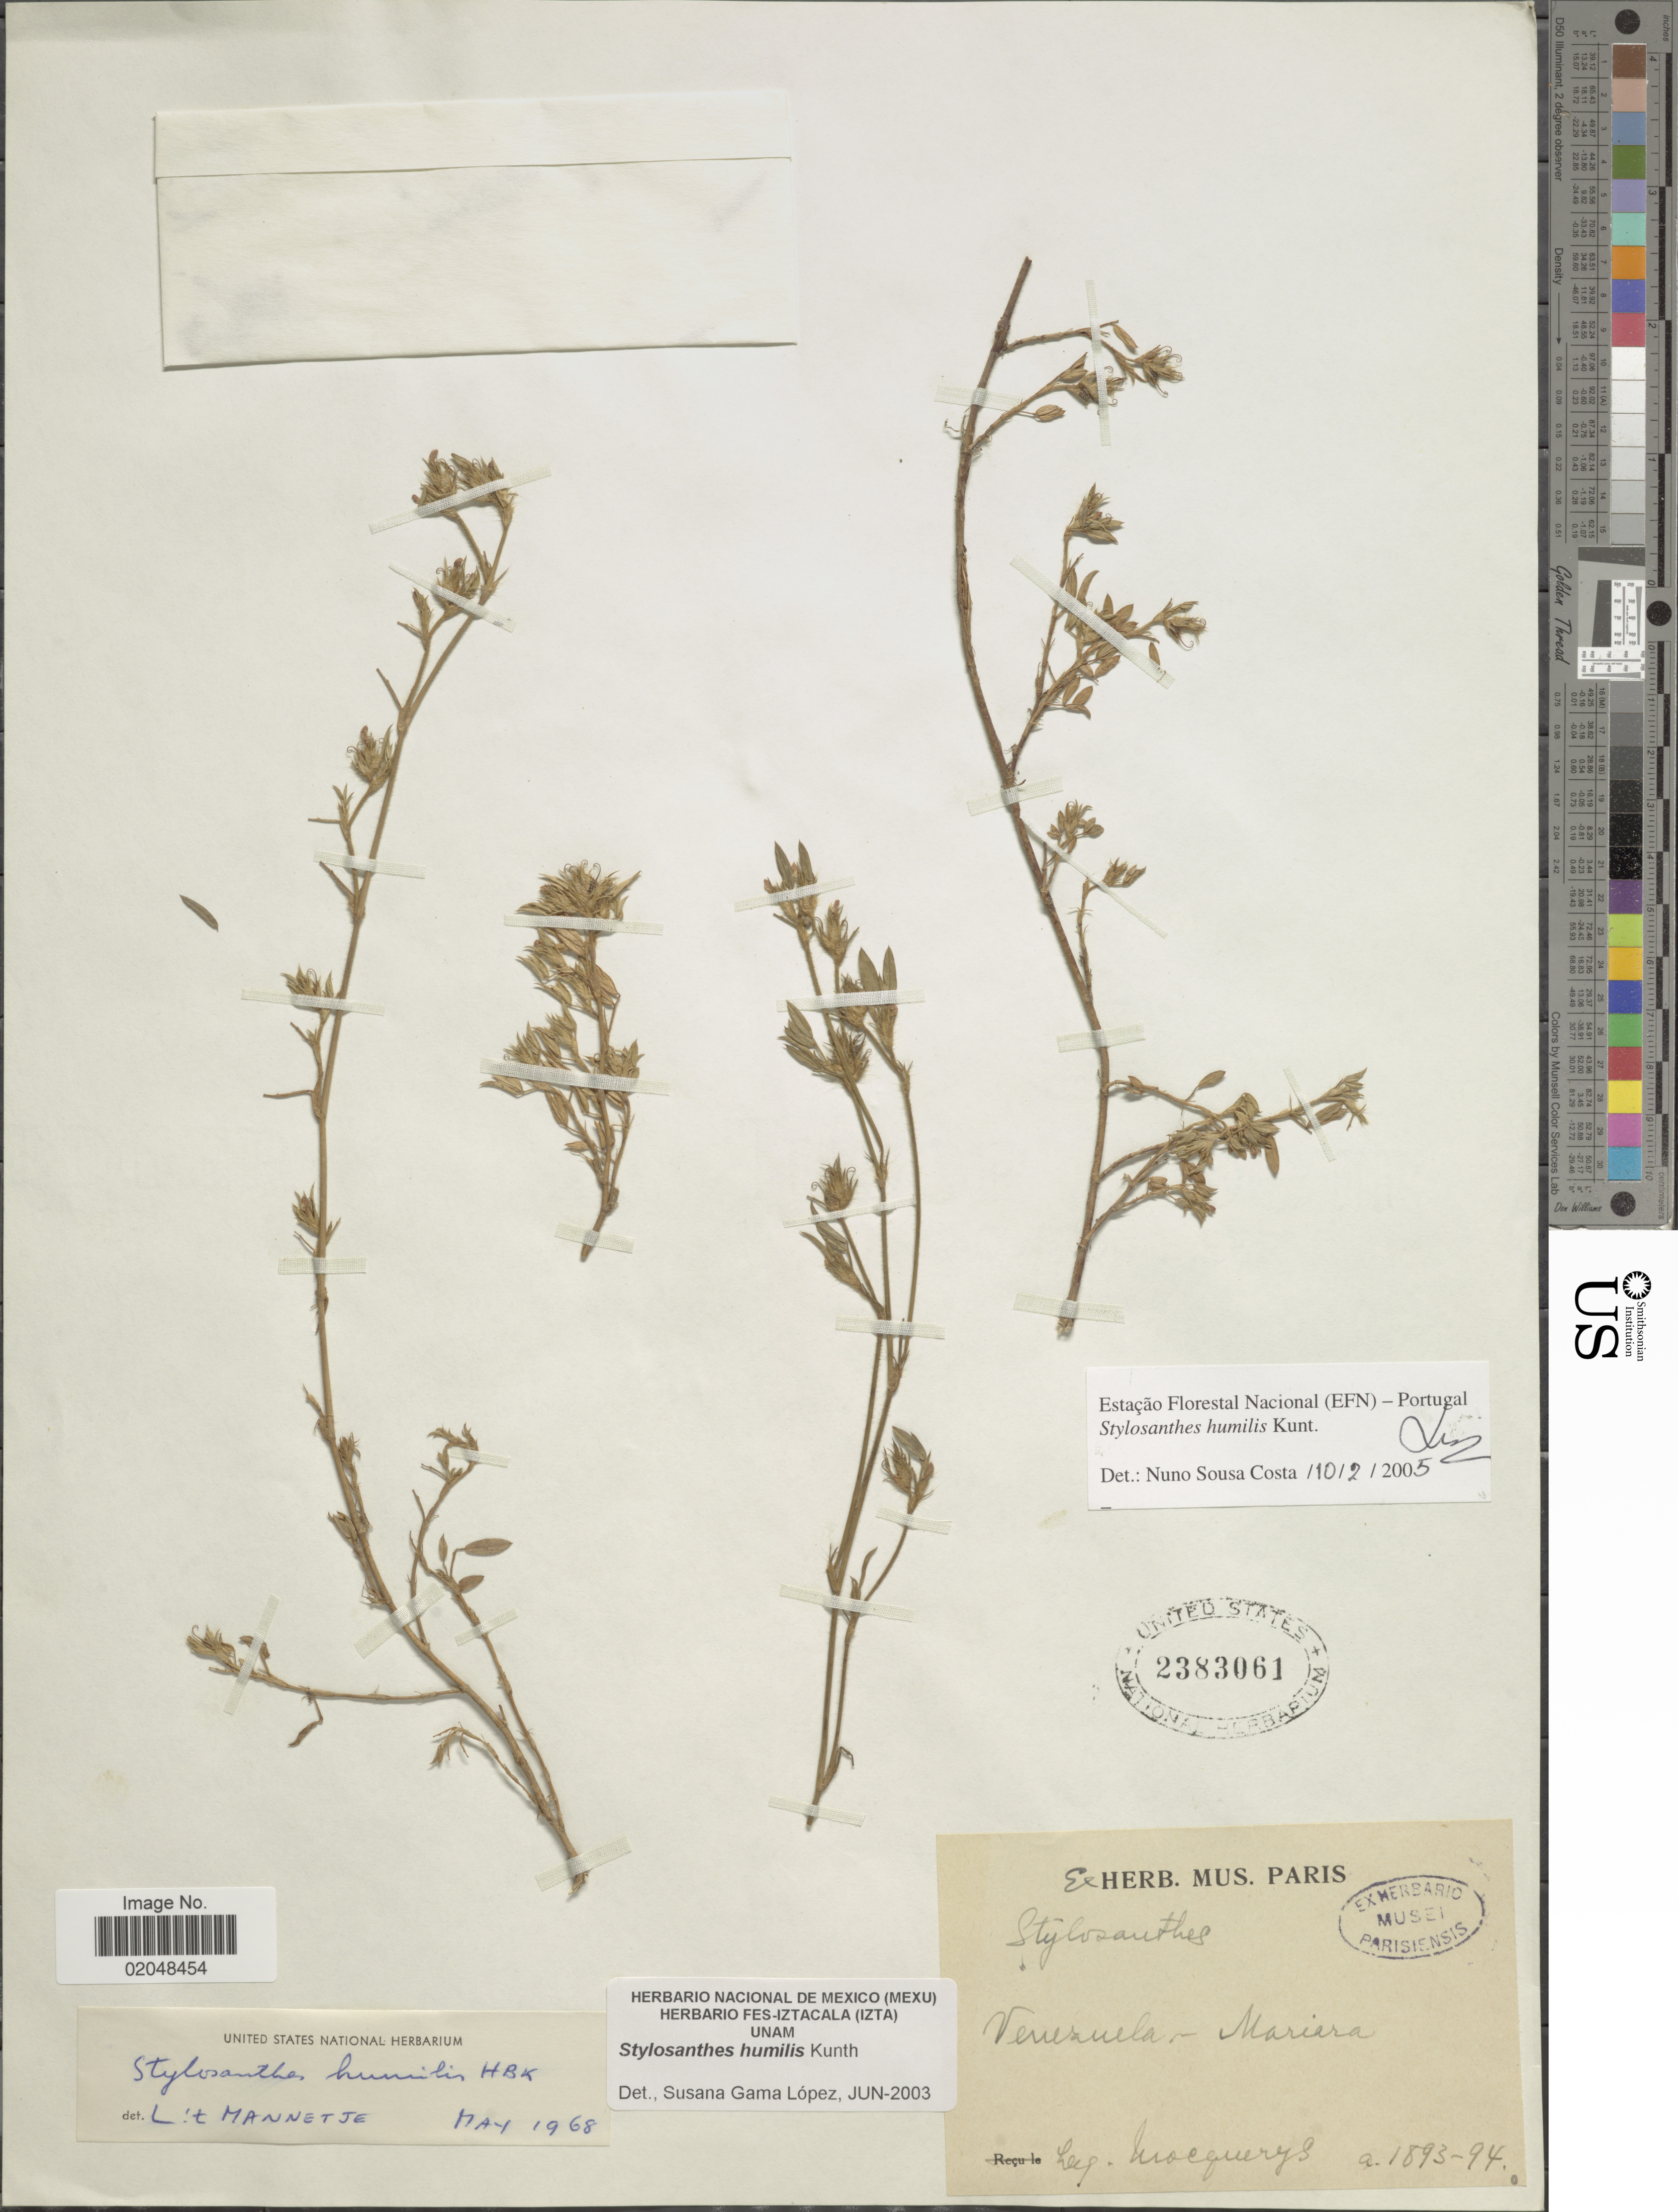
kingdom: Plantae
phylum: Tracheophyta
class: Magnoliopsida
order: Fabales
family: Fabaceae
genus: Stylosanthes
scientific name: Stylosanthes humilis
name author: Kunth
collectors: A. Mocquerys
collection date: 1893/1894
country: Venezuela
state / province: Carabobo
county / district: Diego Ibarra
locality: Mariara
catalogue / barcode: US 2383061